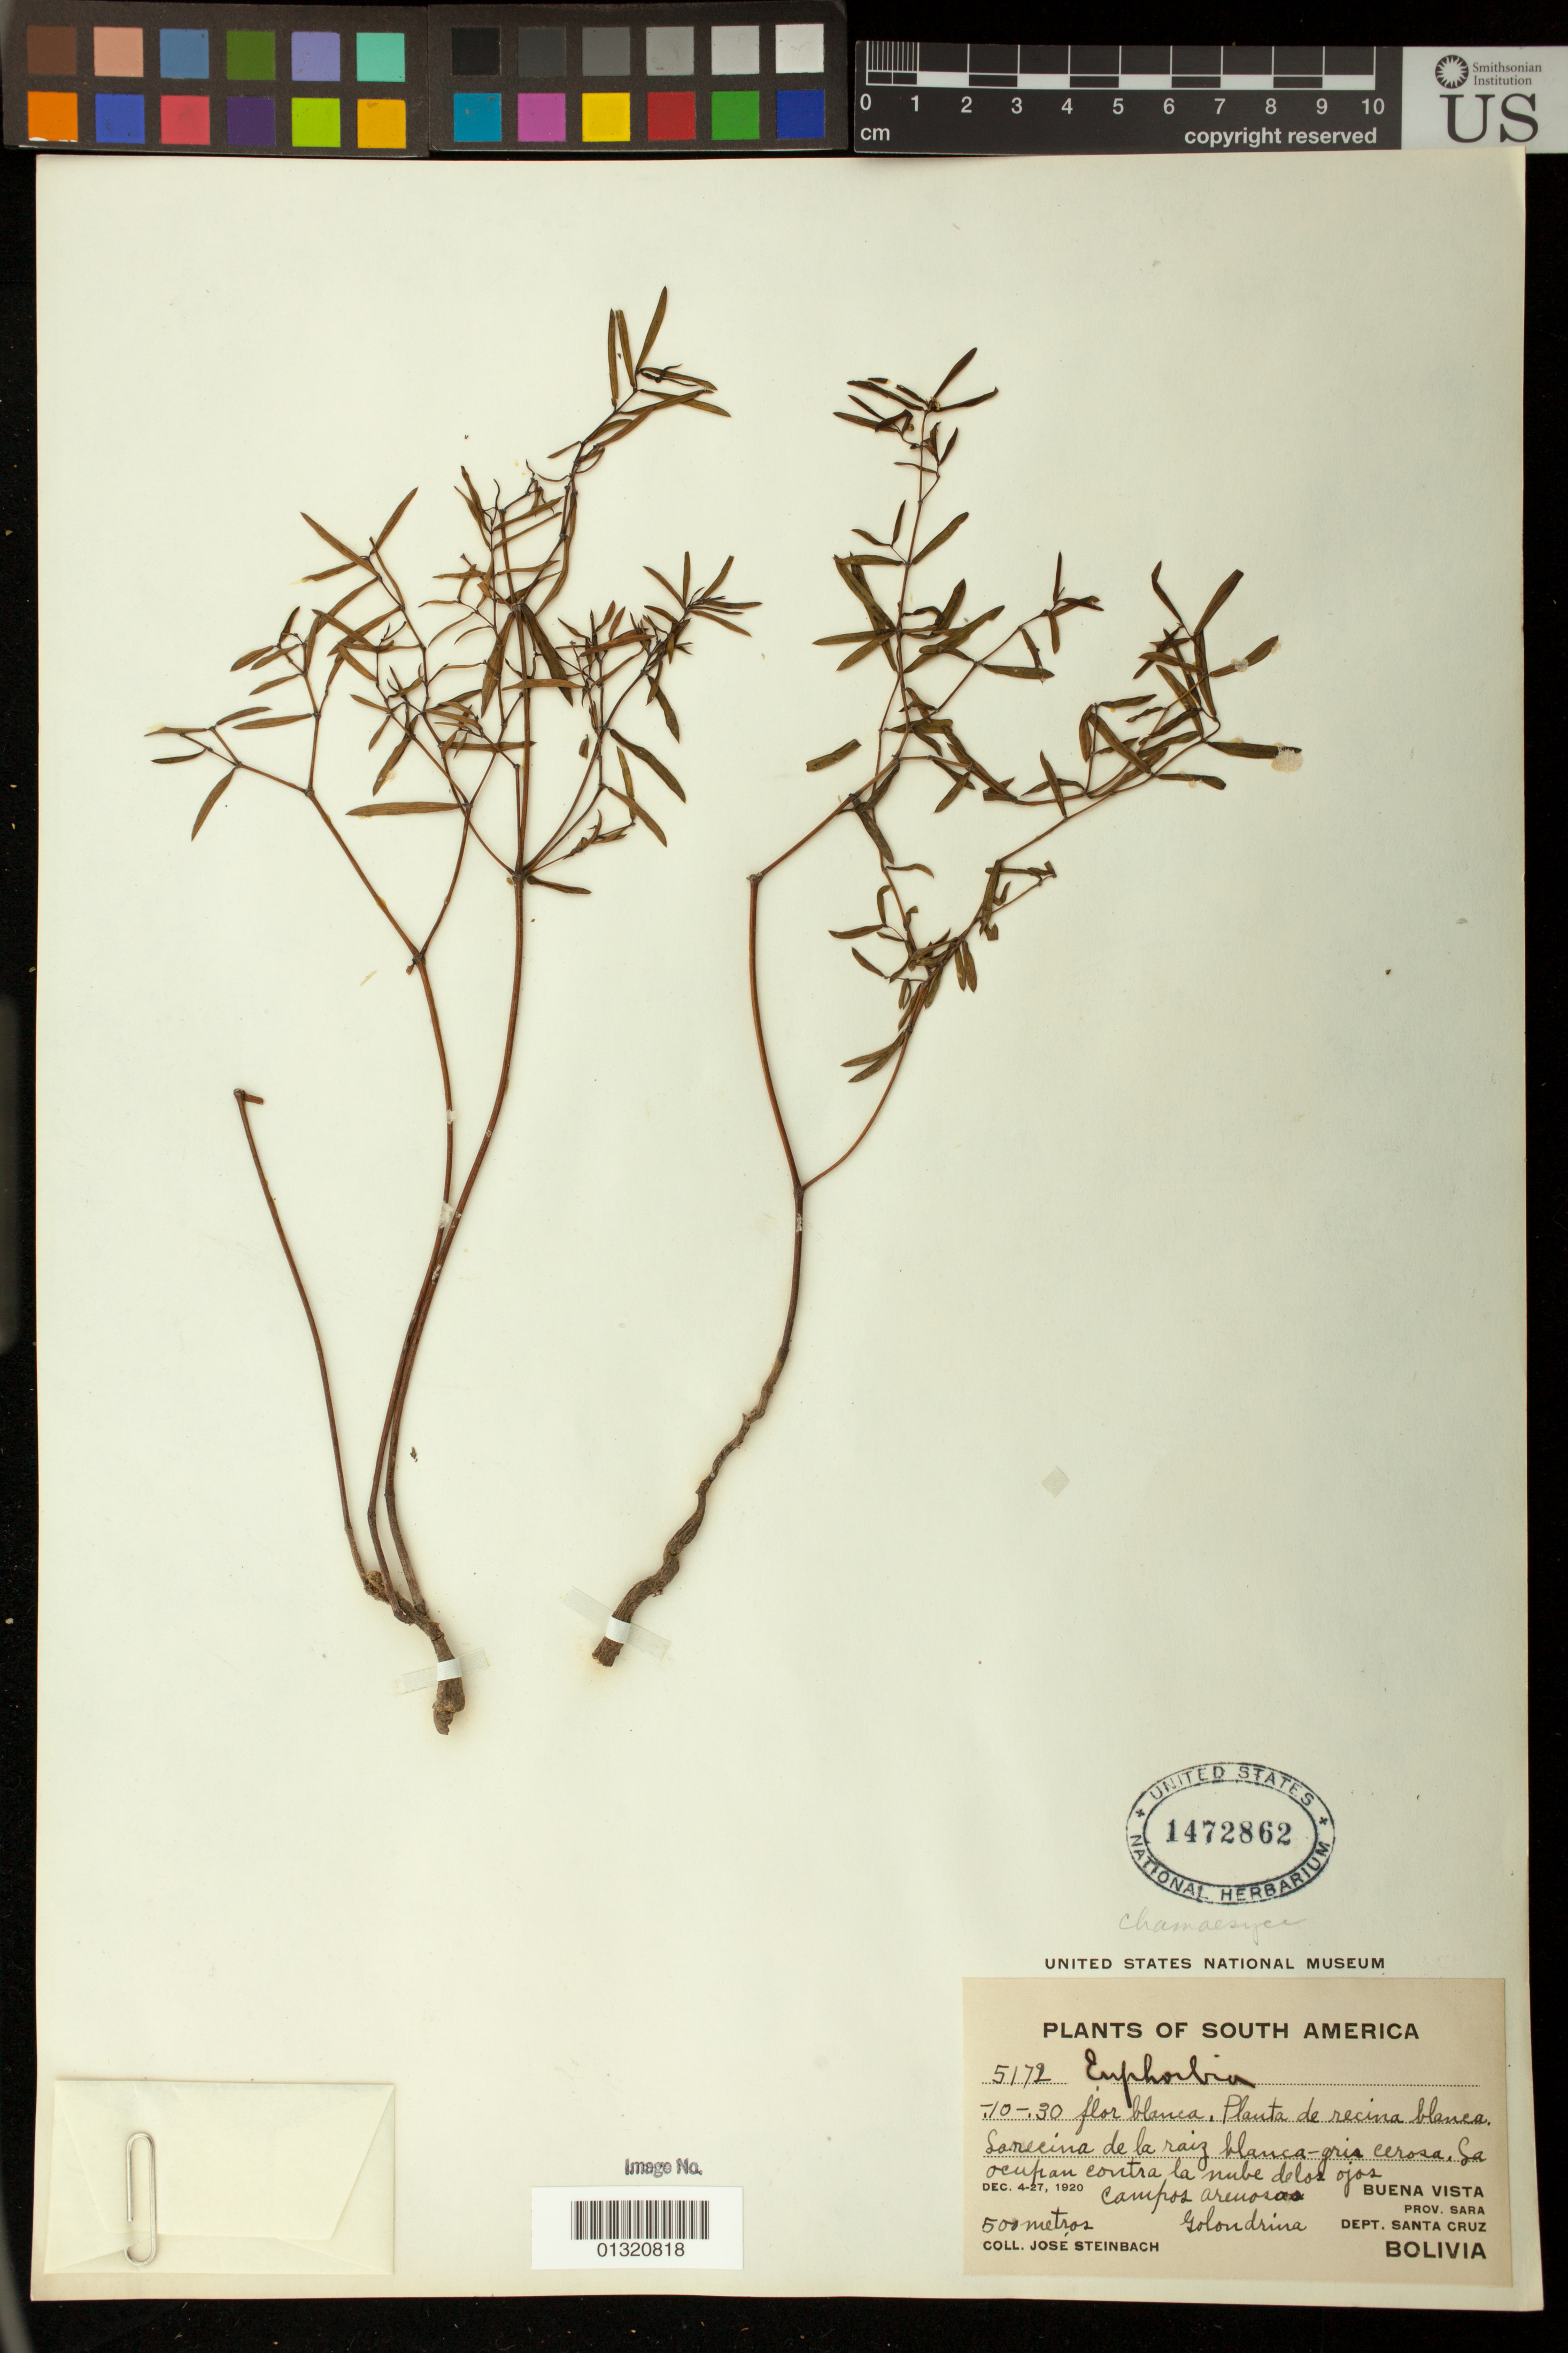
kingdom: Plantae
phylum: Tracheophyta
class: Magnoliopsida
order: Malpighiales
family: Euphorbiaceae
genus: Euphorbia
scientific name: Euphorbia sp.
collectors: J. Steinbach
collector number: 5172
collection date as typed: Dec. 4-27 1920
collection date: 1920-12-04/1920-12-27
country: Bolivia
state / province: Santa Cruz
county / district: Sara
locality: Buena Vista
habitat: Campos arenosas.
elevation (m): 500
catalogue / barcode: US 1472862